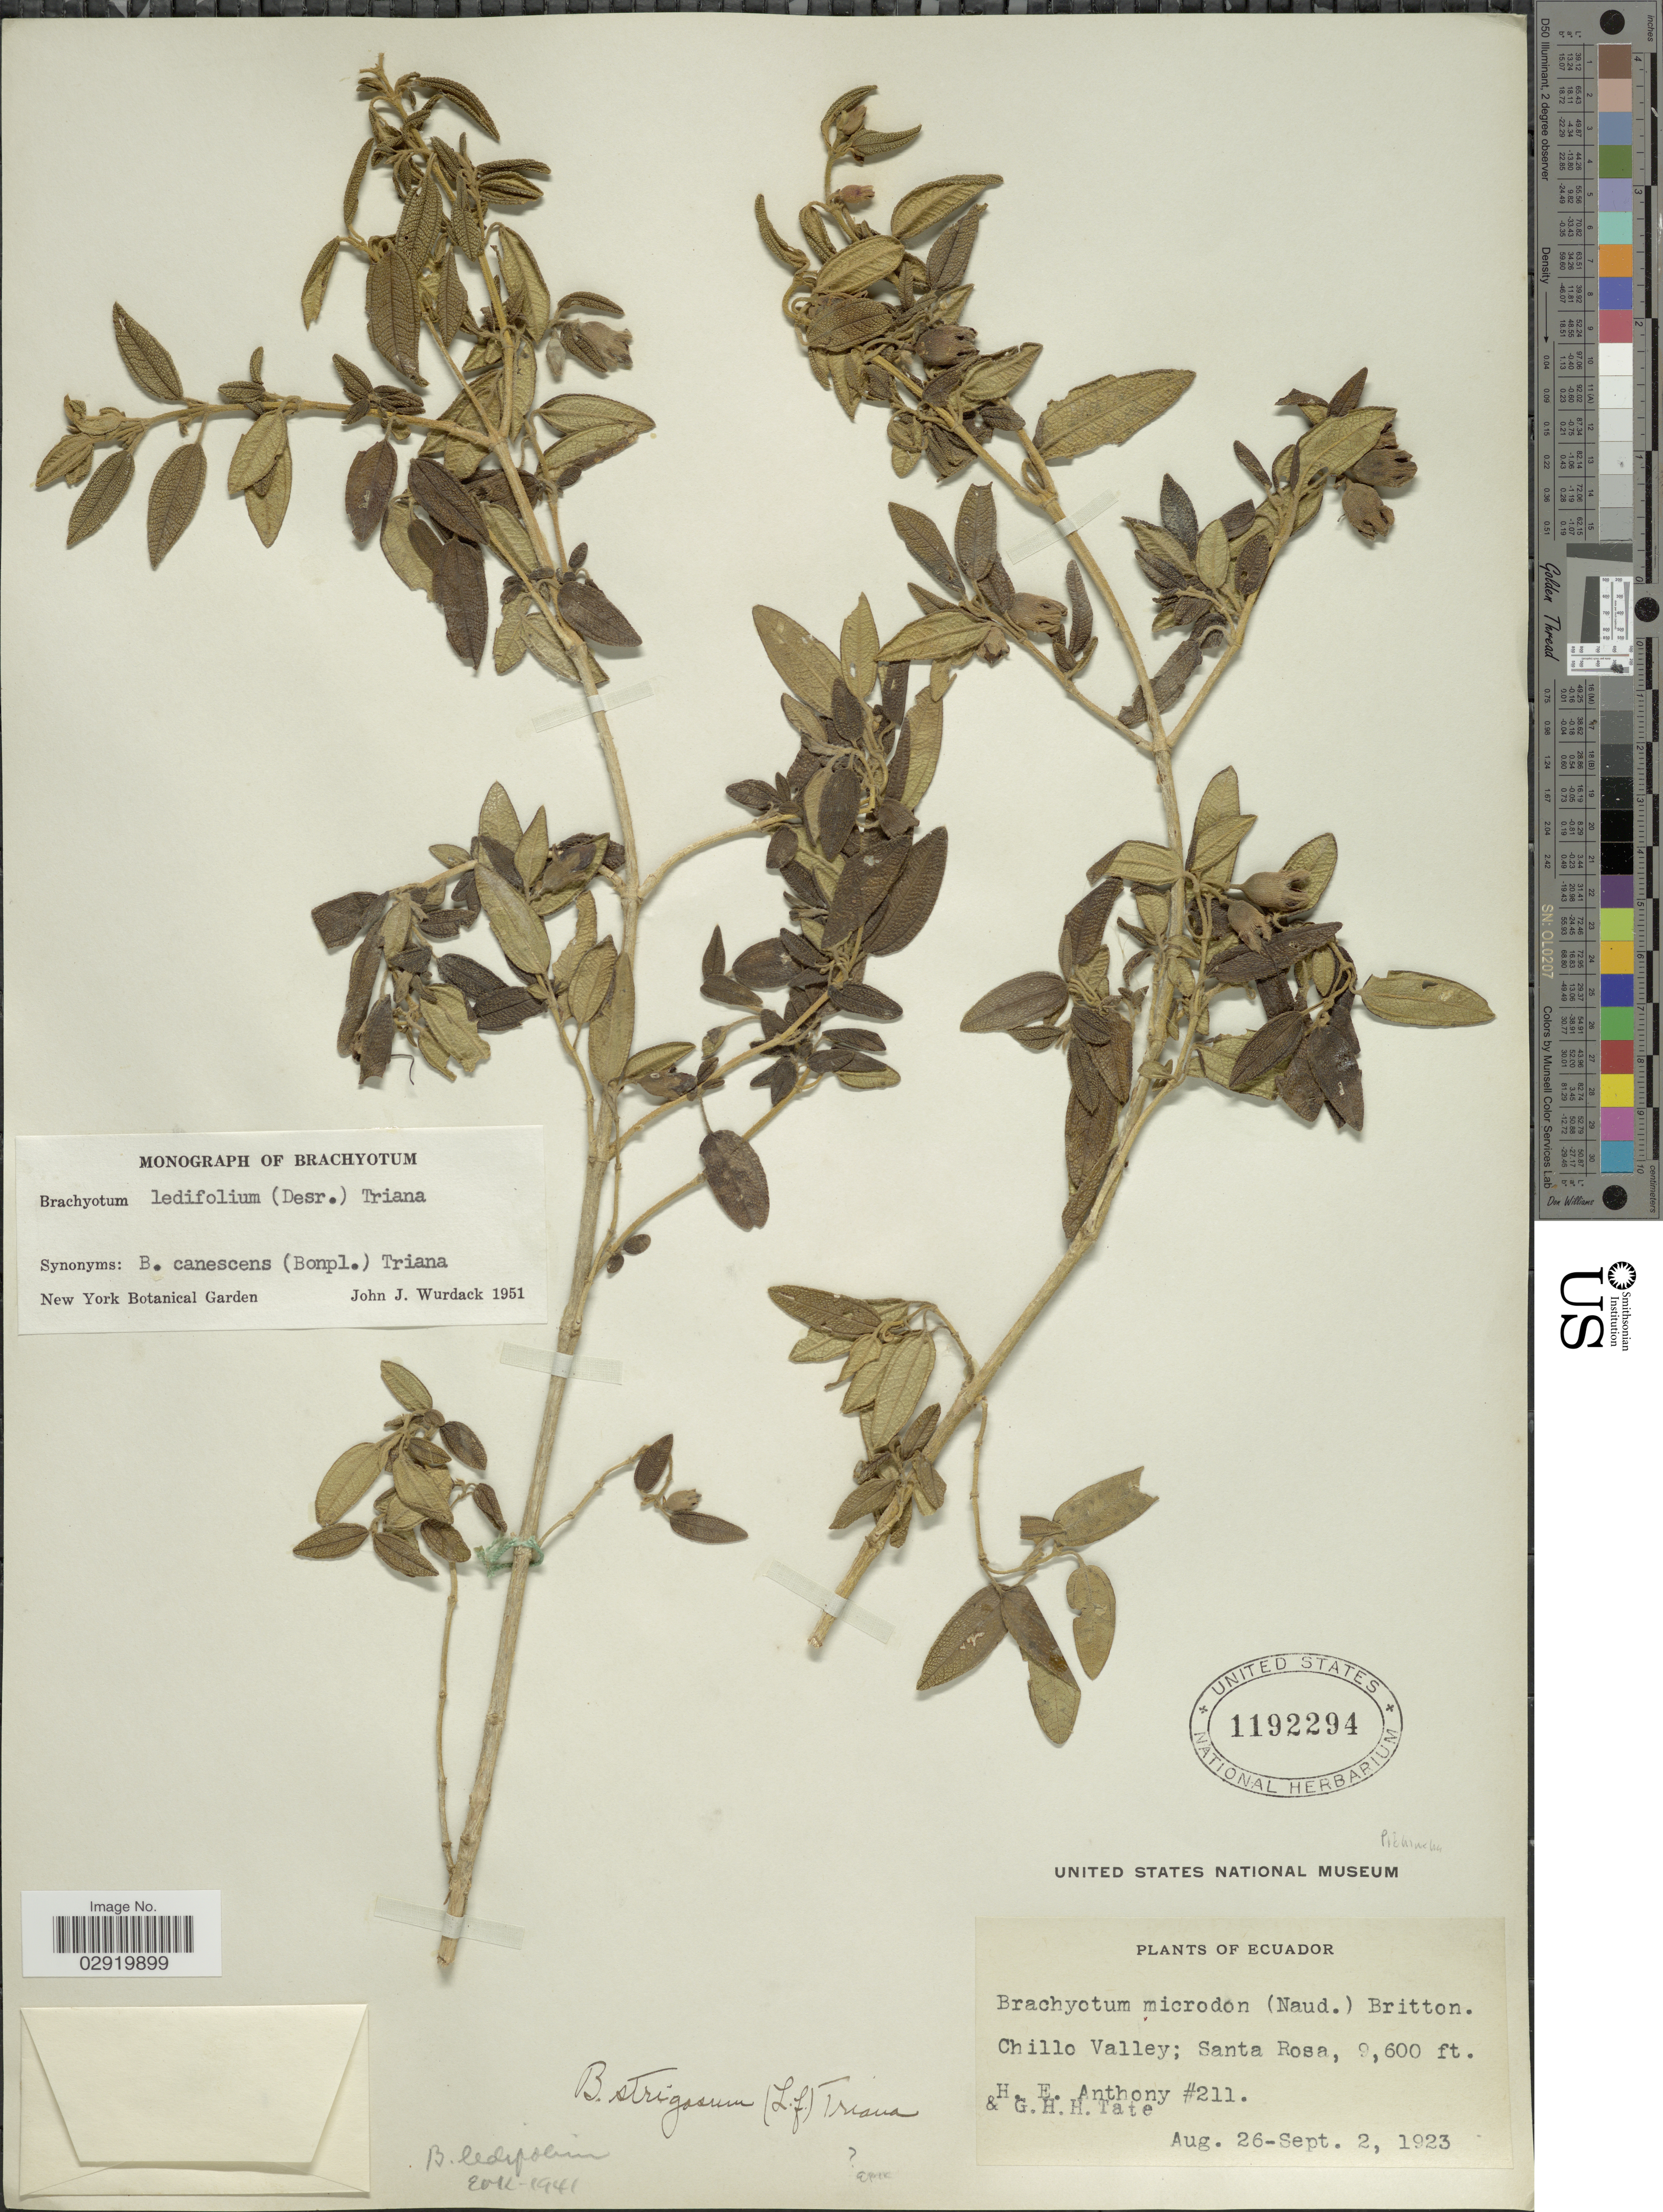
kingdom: Plantae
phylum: Tracheophyta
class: Magnoliopsida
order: Myrtales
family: Melastomataceae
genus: Brachyotum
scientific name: Brachyotum ledifolium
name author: (Desr.) Triana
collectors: H. E. Anthony & G. Tate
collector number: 211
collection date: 1923-08-26/1923-09-02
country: Ecuador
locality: Chillo Valley; Santa Rosa.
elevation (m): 2926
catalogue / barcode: US 1192294